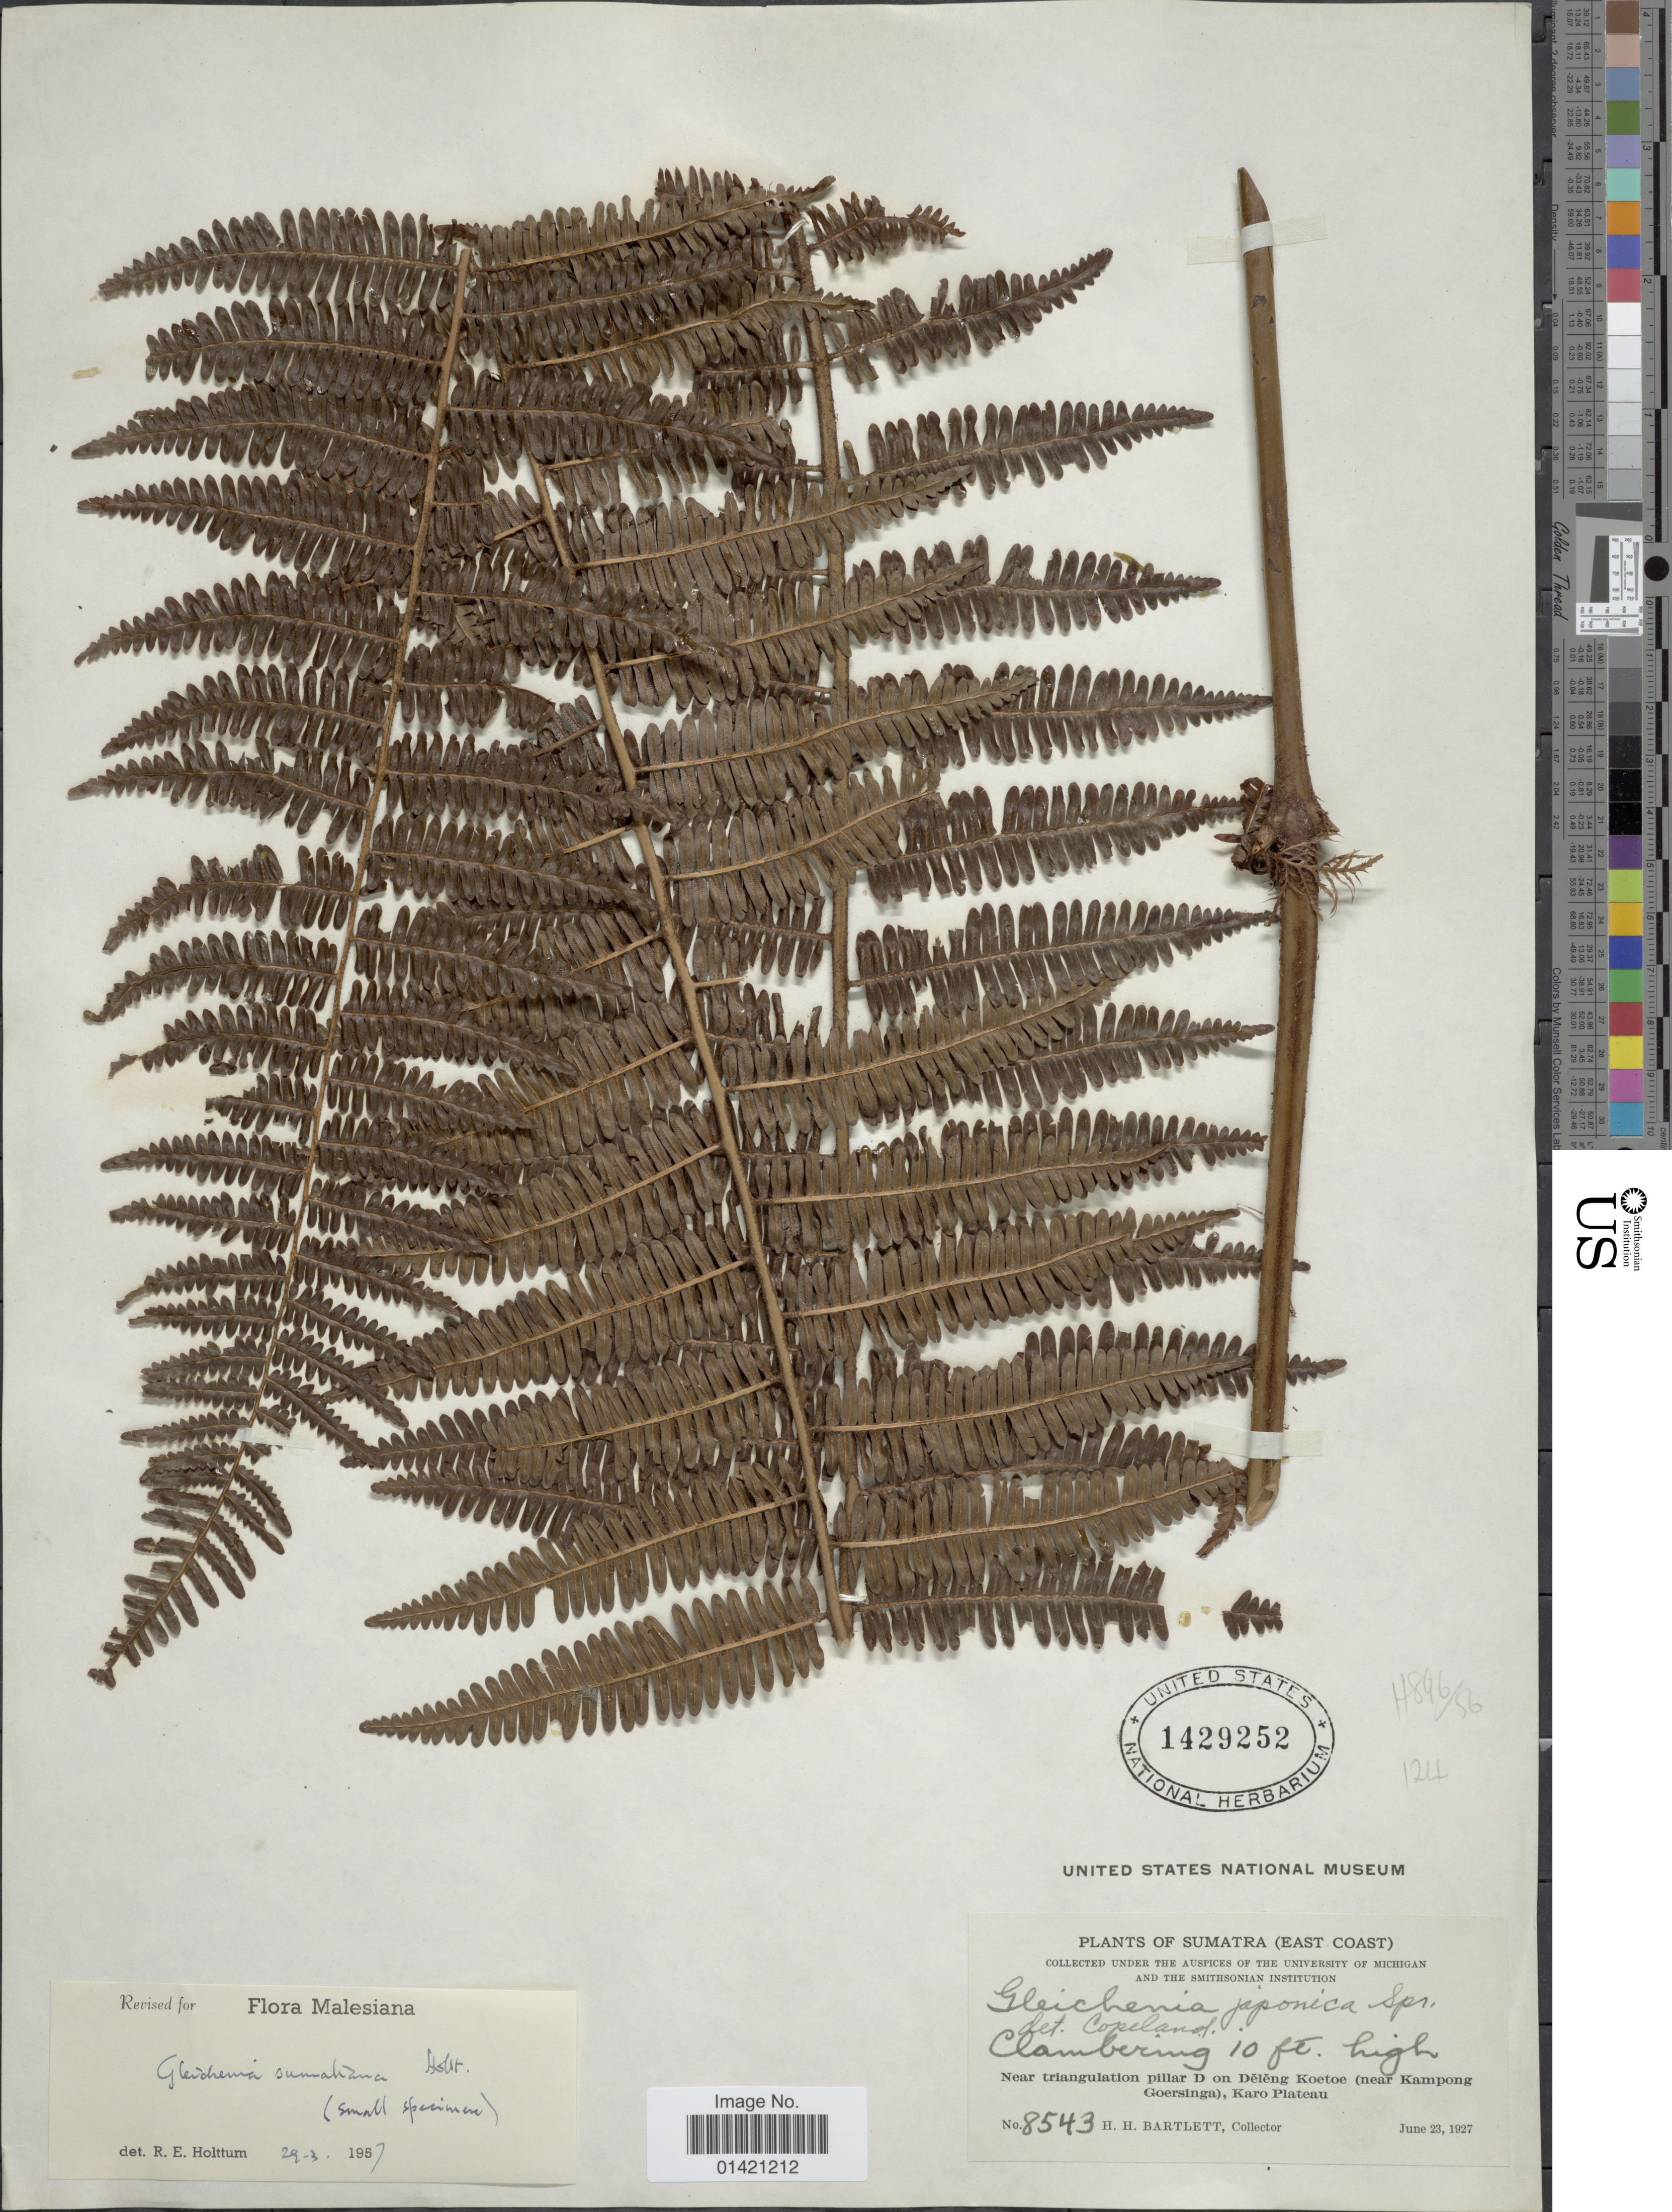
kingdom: Plantae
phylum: Tracheophyta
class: Polypodiopsida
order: Gleicheniales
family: Gleicheniaceae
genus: Diplopterygium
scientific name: Diplopterygium sordidum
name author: (Copel.) Parris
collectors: H. H. Bartlett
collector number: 8543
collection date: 1927-06-23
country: Indonesia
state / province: Sumatra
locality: East Coast. Near triangulation pillar D on Deleng Koetoe (near Kampong Goersinga), Karo Plateau.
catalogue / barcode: US 1429252